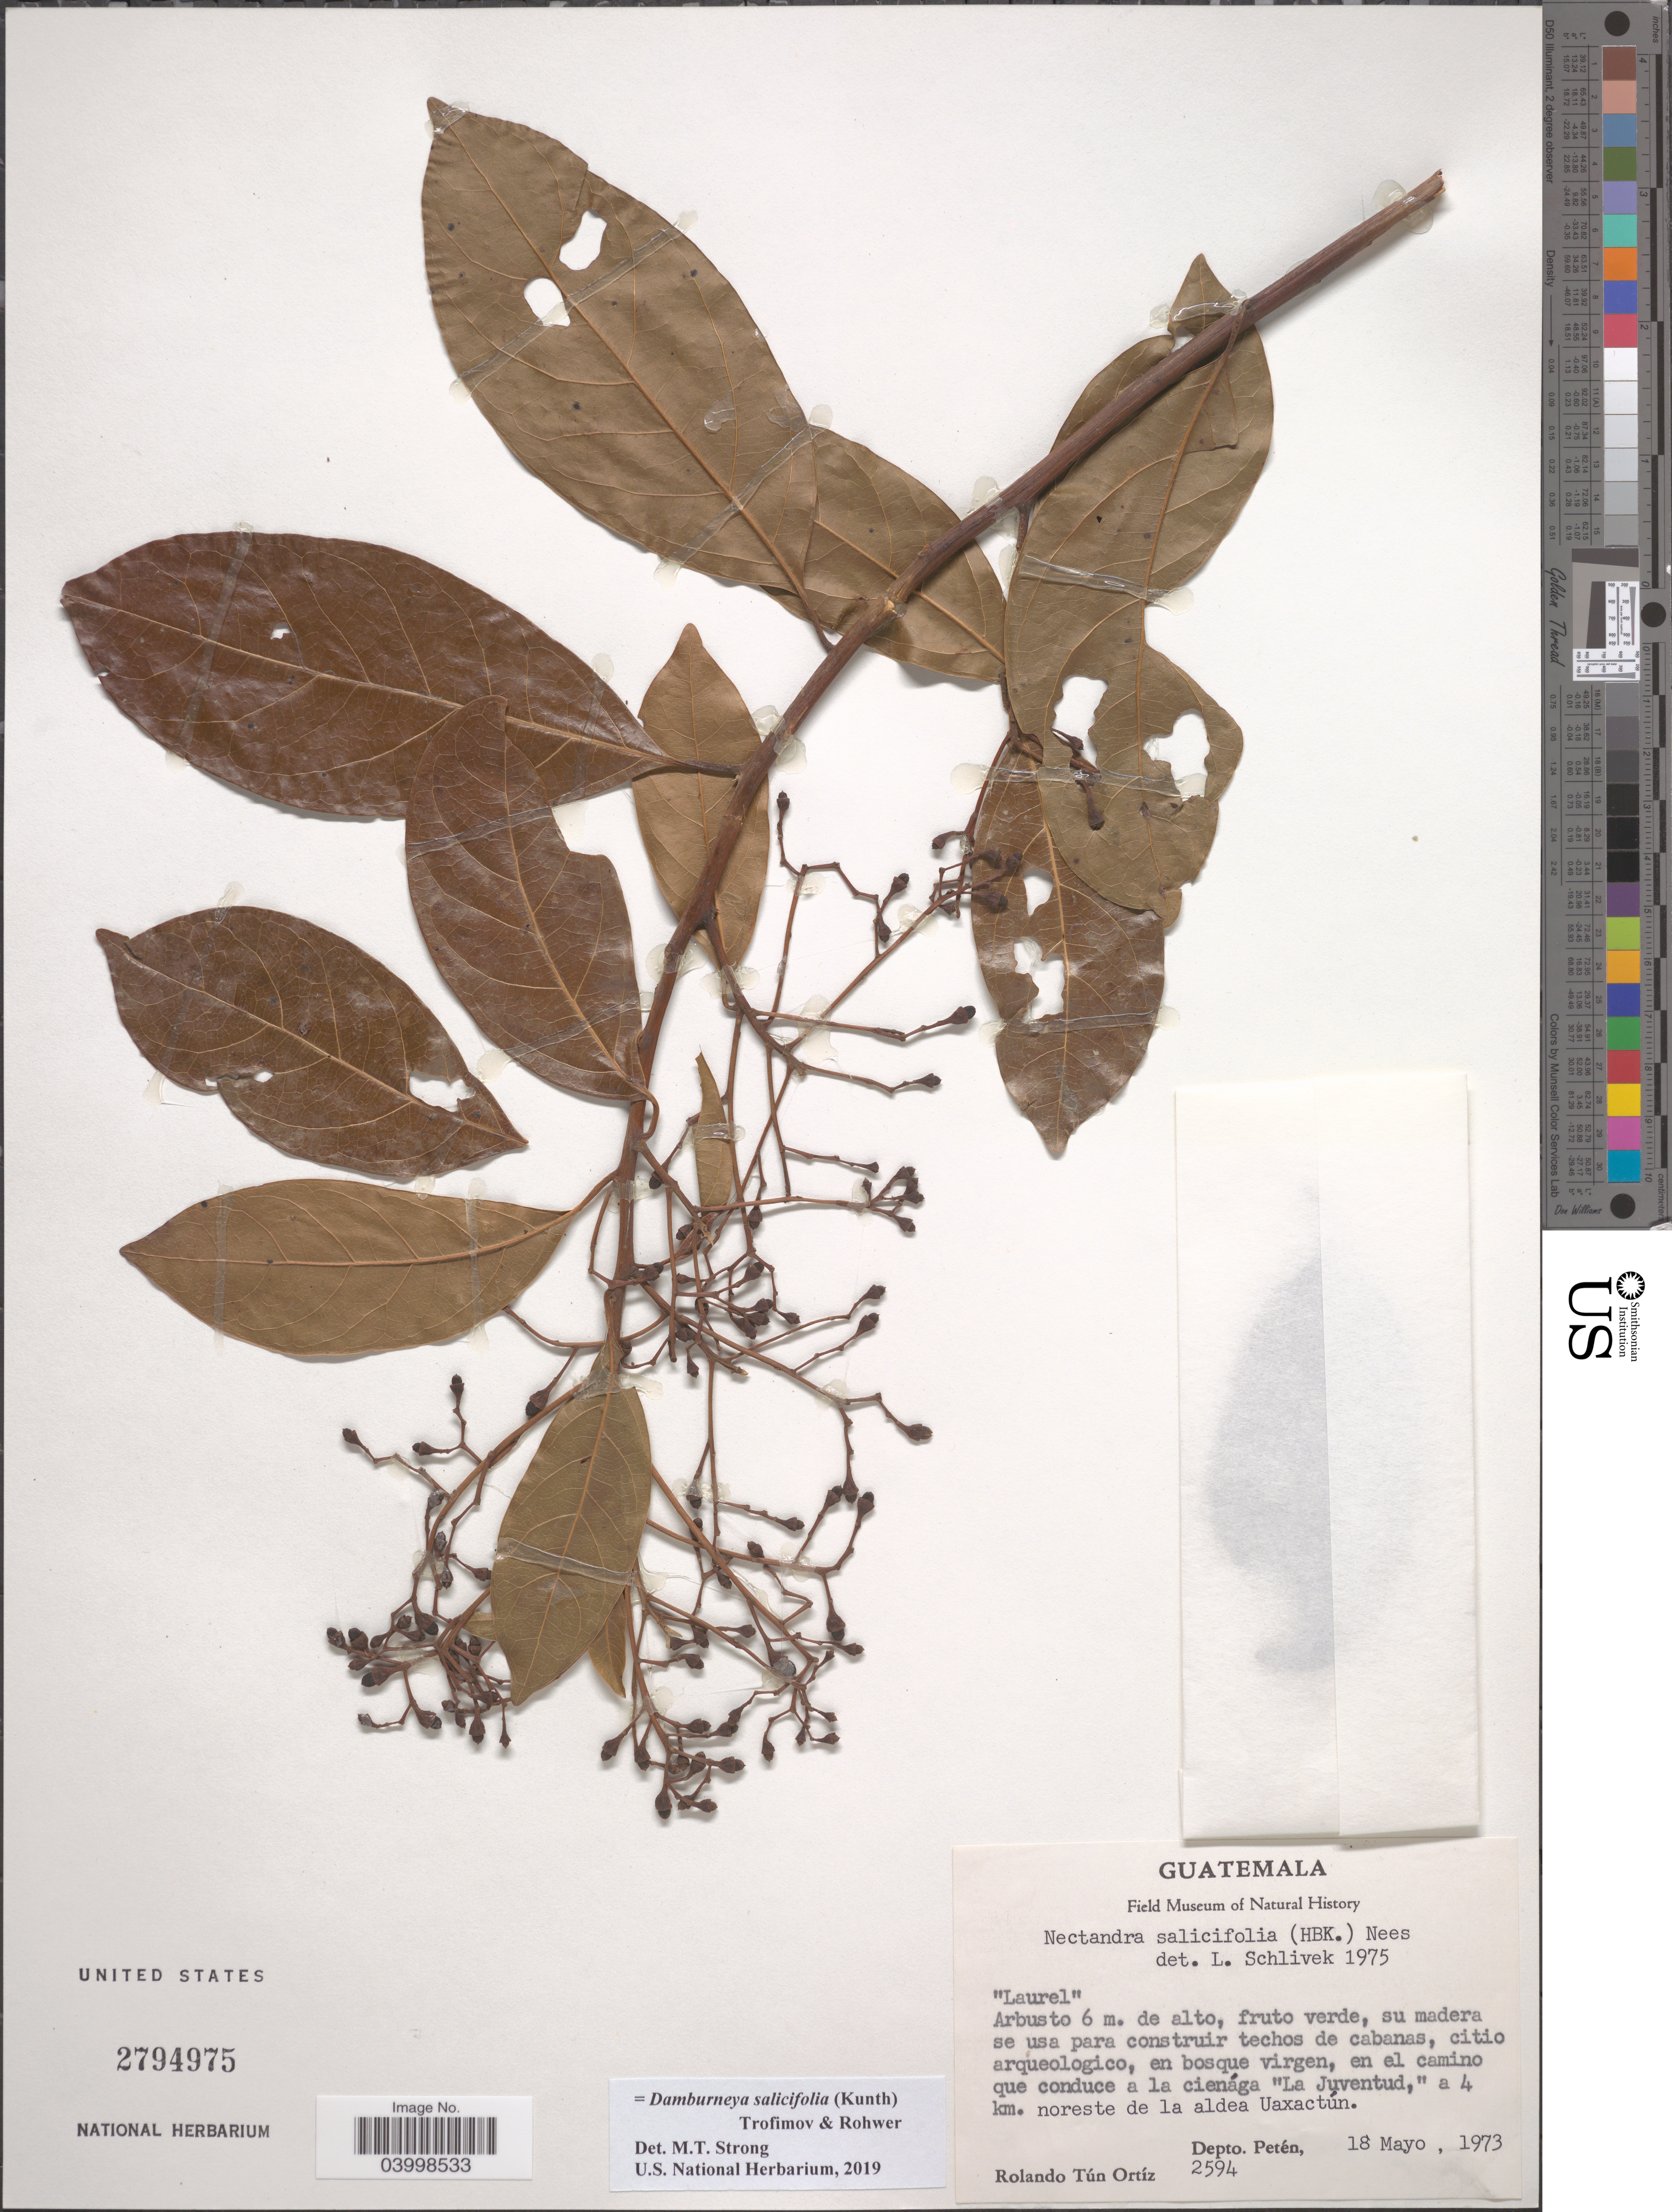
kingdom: Plantae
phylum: Tracheophyta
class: Magnoliopsida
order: Laurales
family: Lauraceae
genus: Damburneya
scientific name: Damburneya salicifolia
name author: (Kunth) Trofimov & Rohwer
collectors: R. T. Ortíz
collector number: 2594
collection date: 1973-05-18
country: Guatemala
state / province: El Peten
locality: En bosque virgen, en el camino que conduce a la cienága "La Juventud," a 4 km. noreste de la aldea Uaxactun.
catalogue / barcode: US 2794975